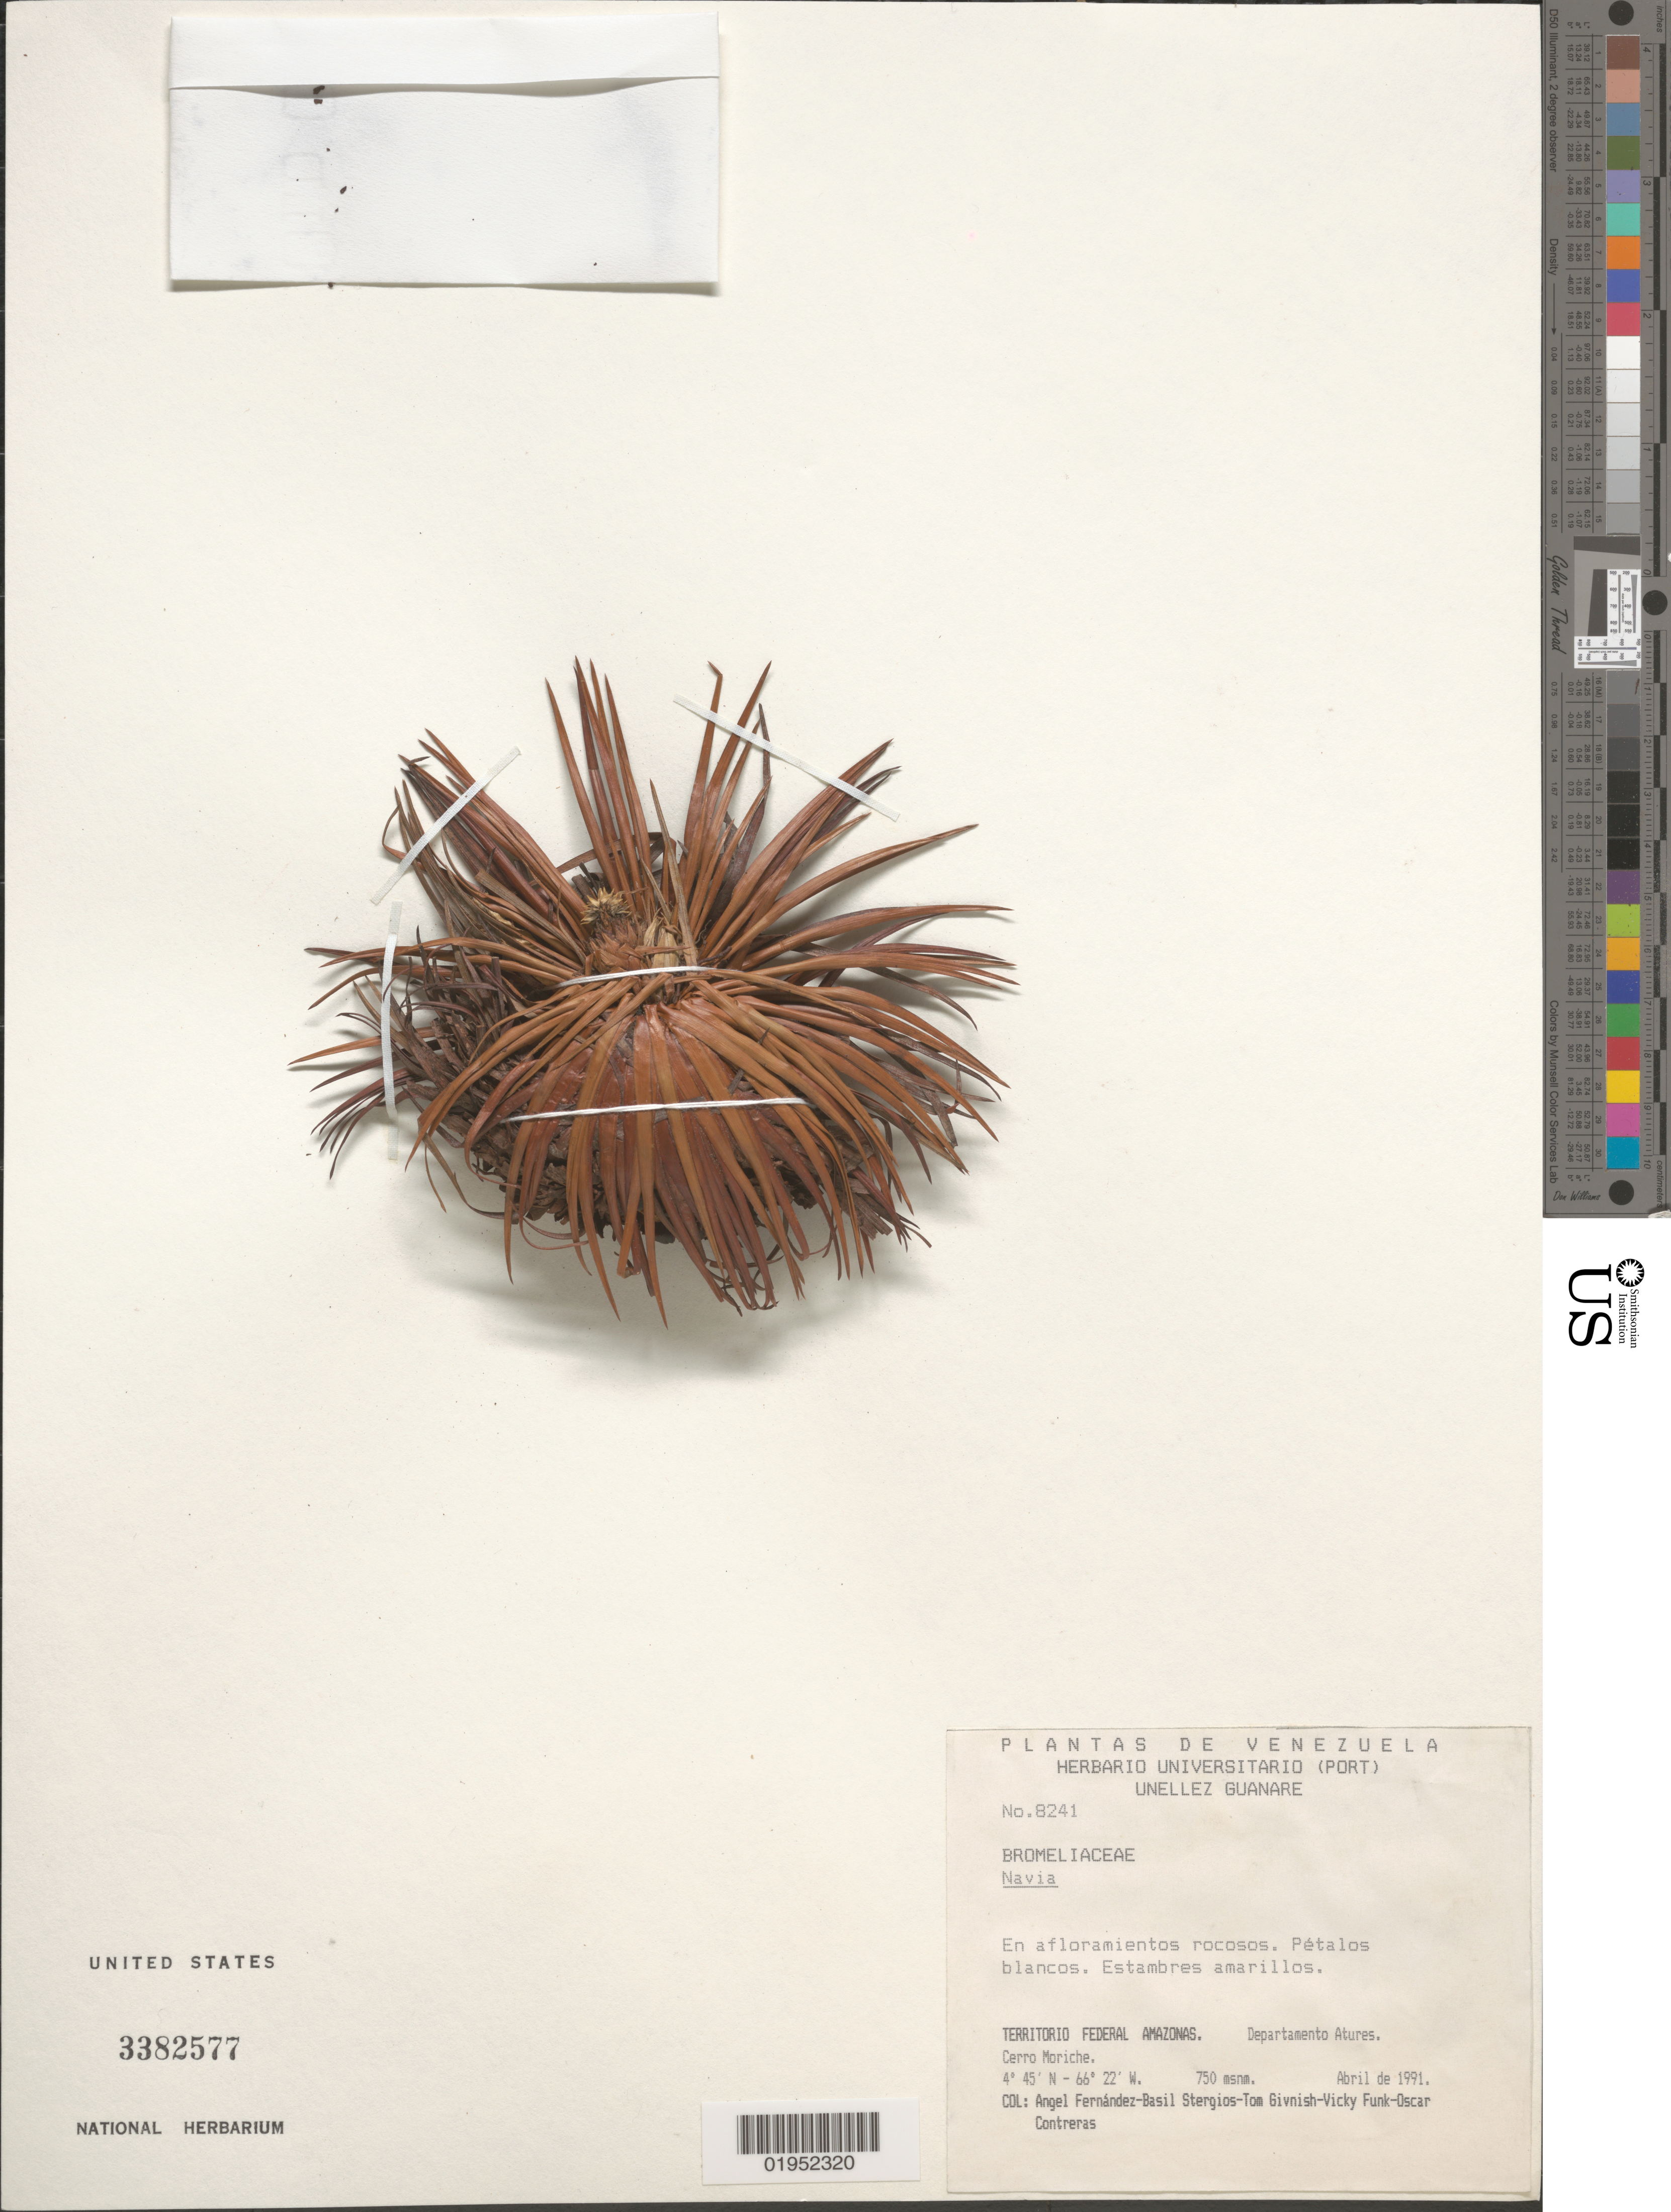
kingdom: Plantae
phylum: Tracheophyta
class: Liliopsida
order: Poales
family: Bromeliaceae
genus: Navia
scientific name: Navia sp.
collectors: A. Fernández, B. G. Stergios, T. J. Givnish, V. Funk & O. Contreras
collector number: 8241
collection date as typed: Apr 1991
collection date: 1991-04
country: Venezuela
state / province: Amazonas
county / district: Autana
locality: Cerro Moriche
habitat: En afloramientos rocosos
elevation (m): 750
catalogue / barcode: US 3382577